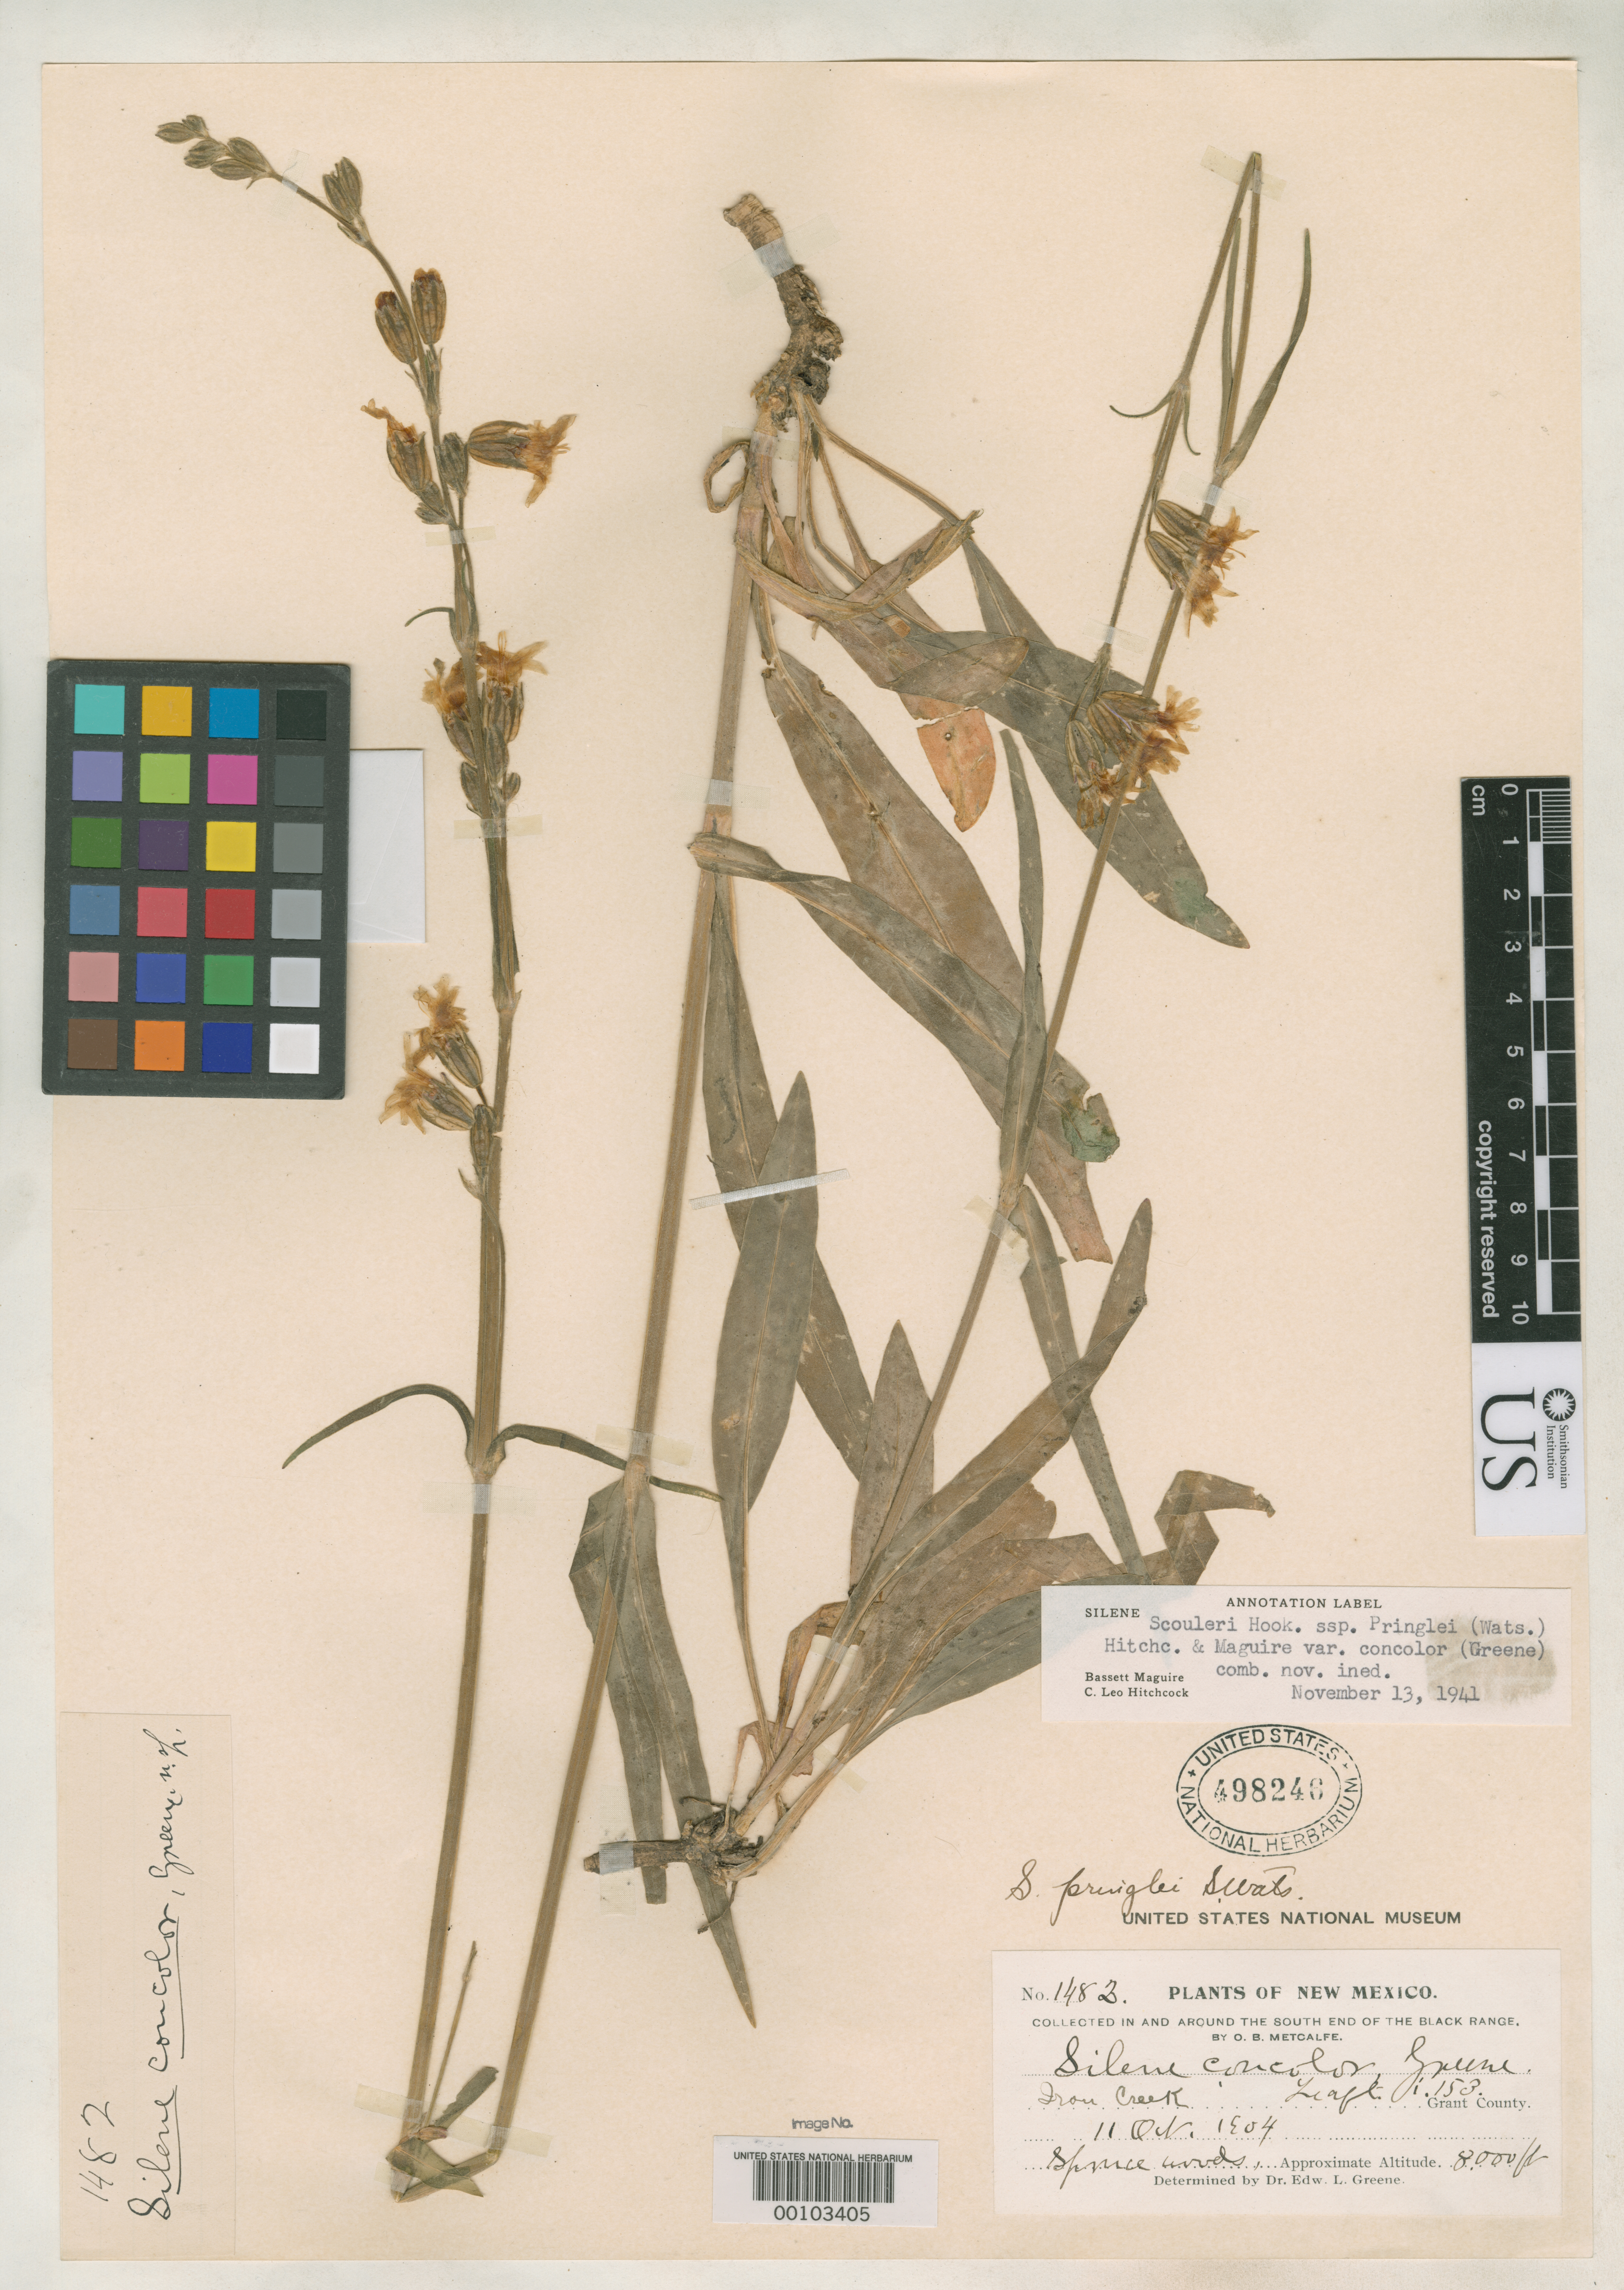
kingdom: Plantae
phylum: Tracheophyta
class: Magnoliopsida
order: Caryophyllales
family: Caryophyllaceae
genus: Silene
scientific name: Silene concolor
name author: Greene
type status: Isotype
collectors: O. B. Metcalfe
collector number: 1482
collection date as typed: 11 Oct 1904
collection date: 1904-10-11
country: United States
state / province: New Mexico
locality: Black Range.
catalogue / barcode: US 498246